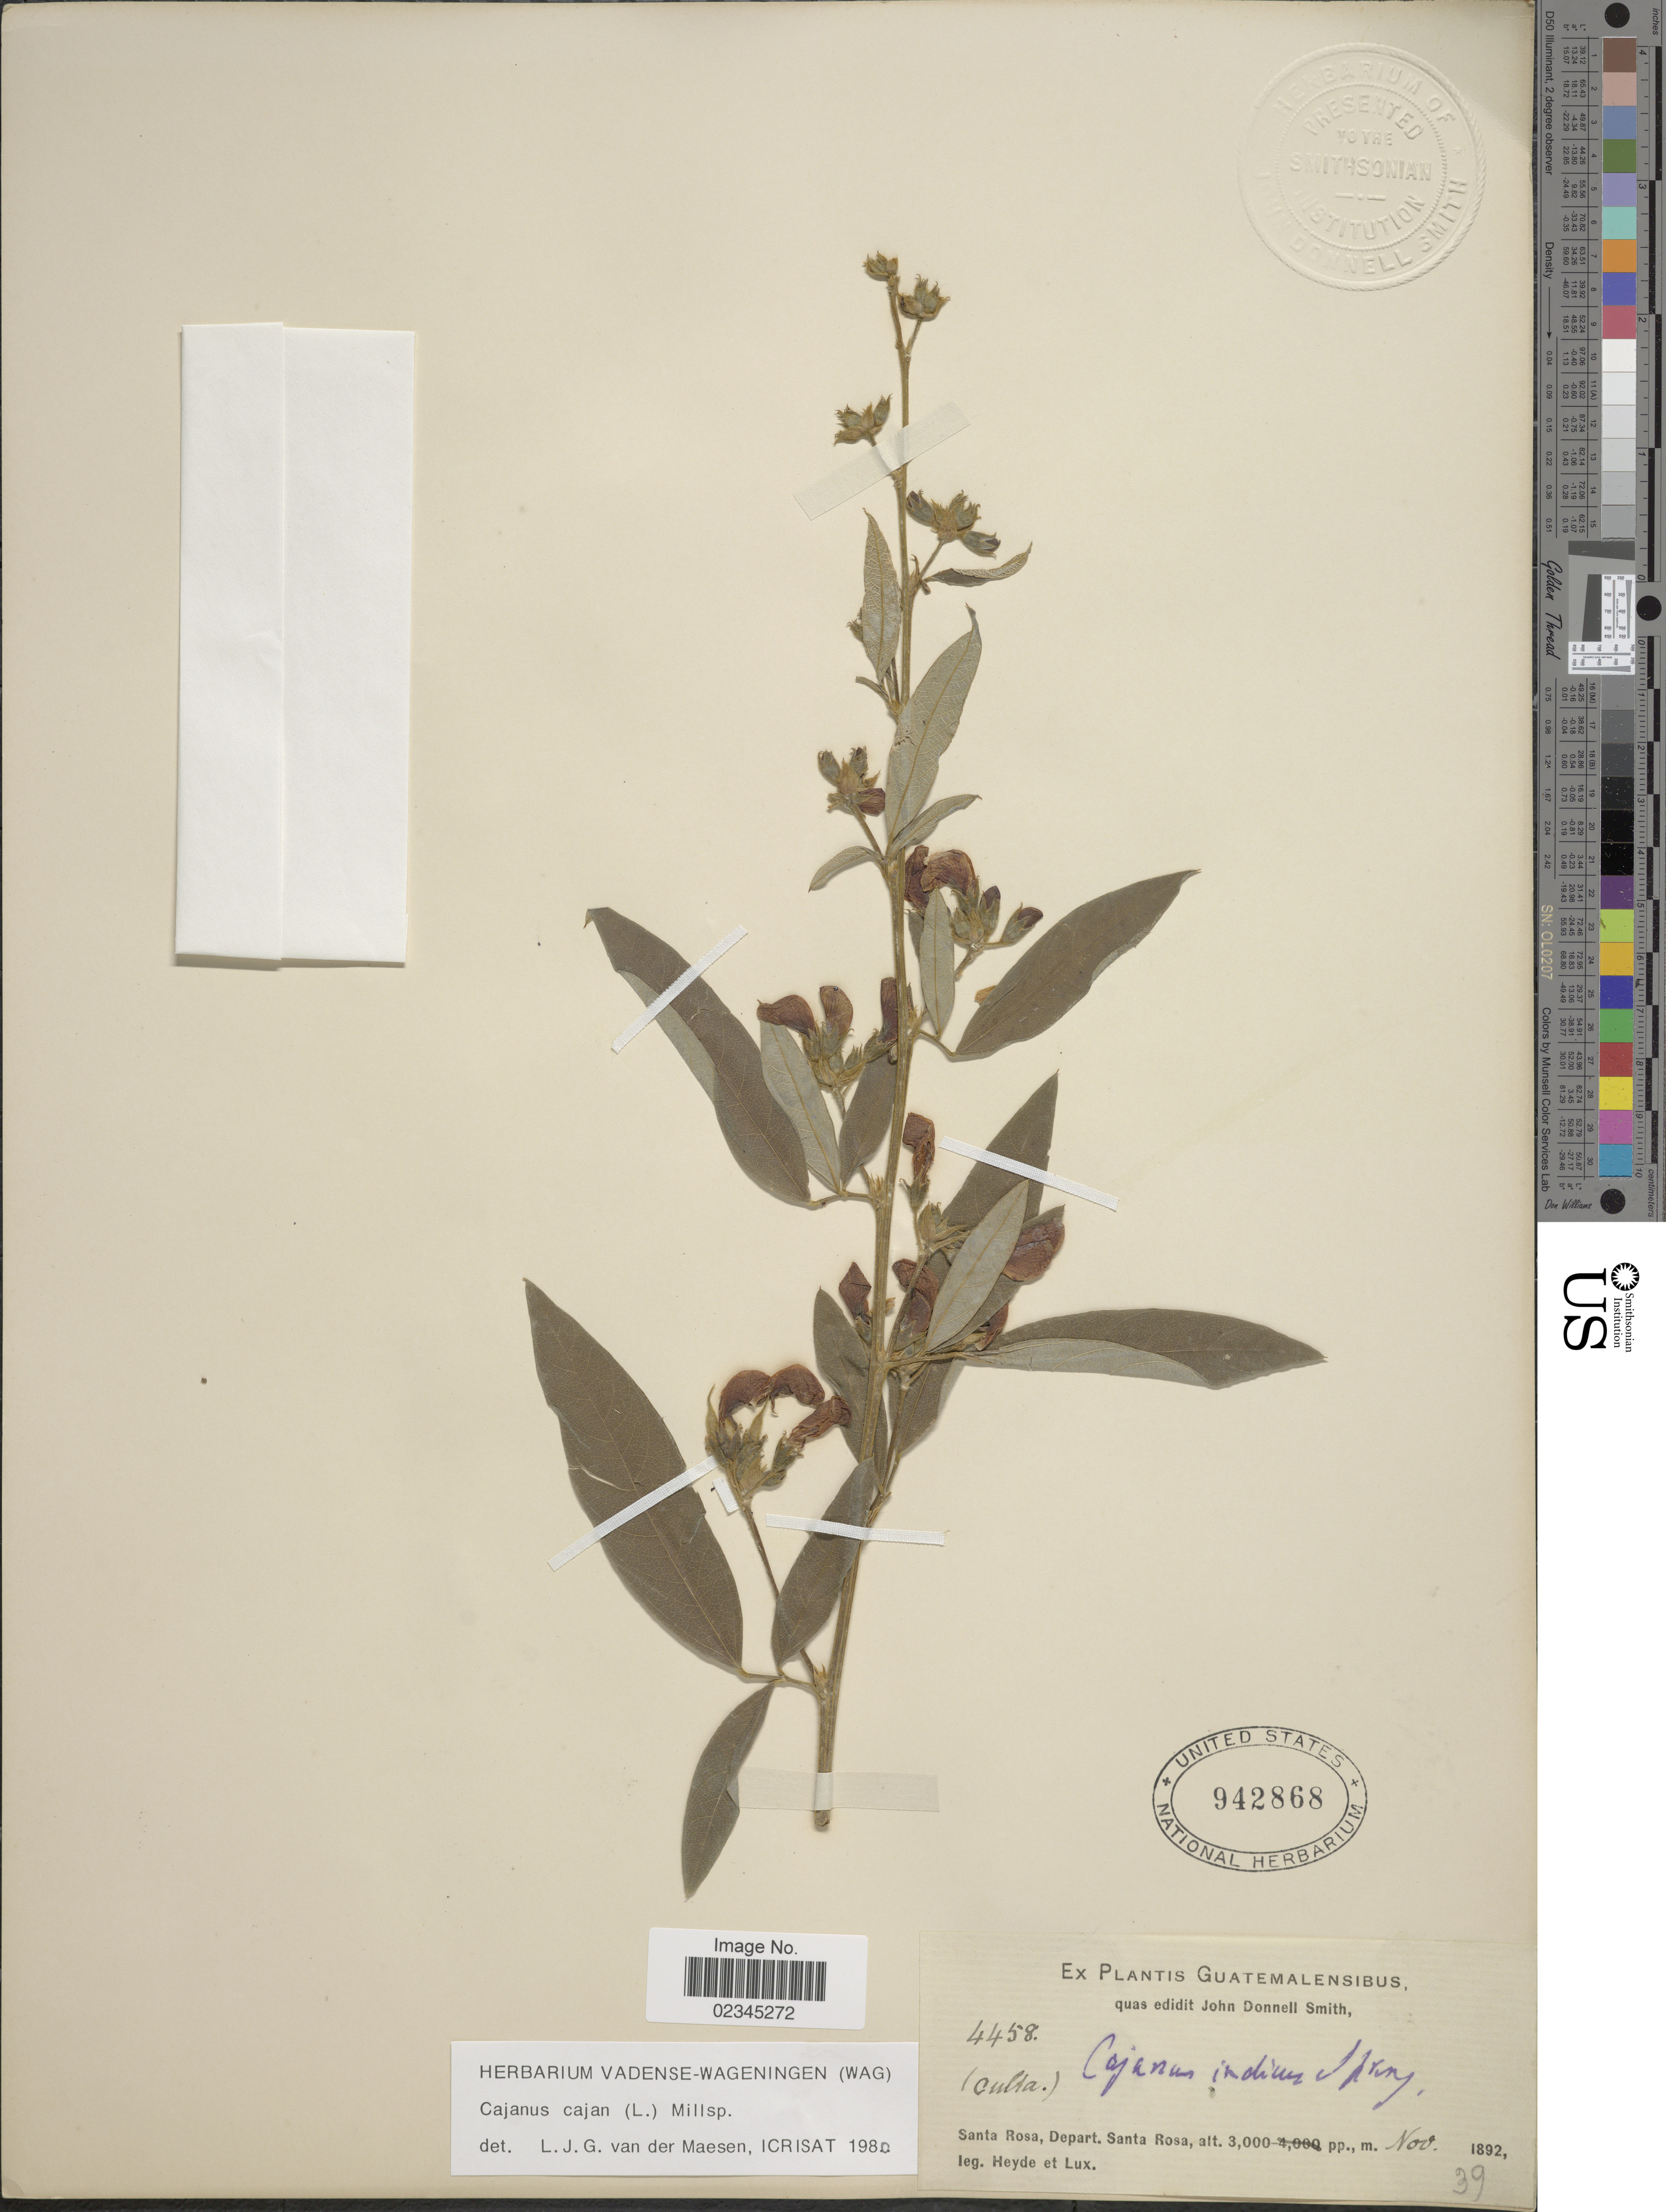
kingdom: Plantae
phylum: Tracheophyta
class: Magnoliopsida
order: Fabales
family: Fabaceae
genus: Cajanus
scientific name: Cajanus cajan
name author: (L.) Huth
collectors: Heyde & Lux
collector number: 4458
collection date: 1892-11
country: Guatemala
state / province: Santa Rosa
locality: Santa Rosa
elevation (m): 914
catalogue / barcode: US 942868